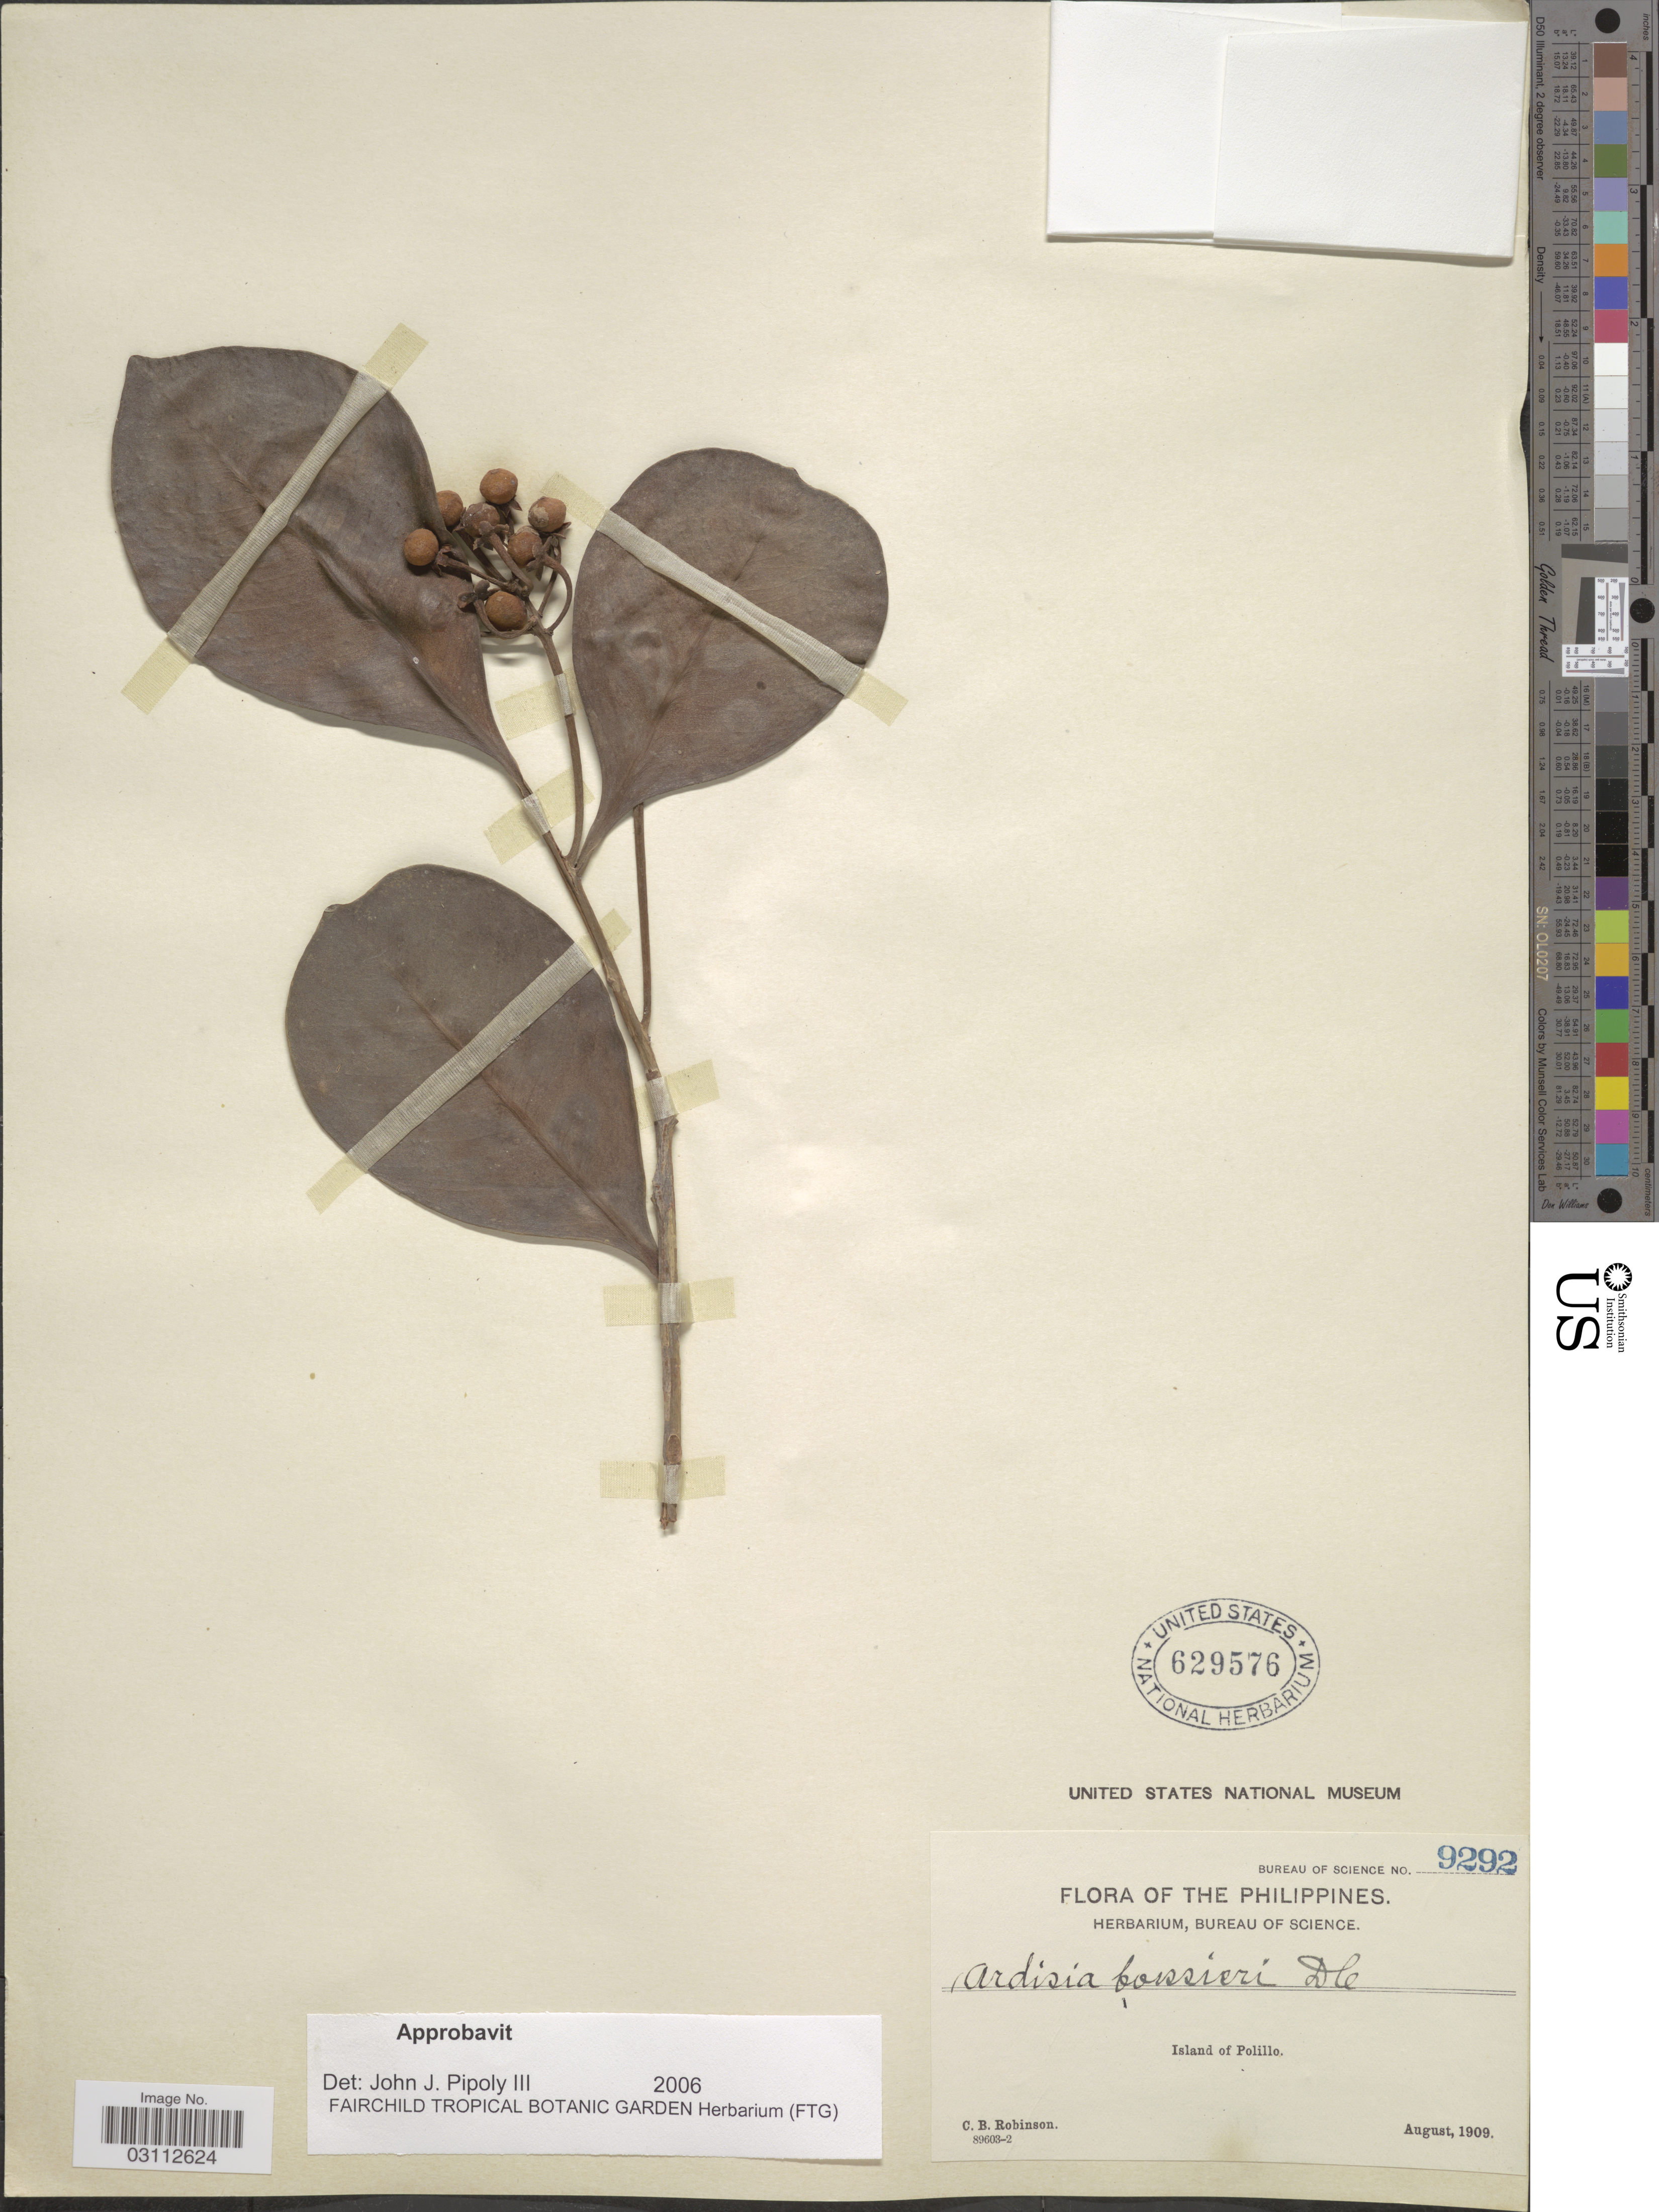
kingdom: Plantae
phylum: Tracheophyta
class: Magnoliopsida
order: Ericales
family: Primulaceae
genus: Ardisia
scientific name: Ardisia boissieri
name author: A. DC.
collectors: C. Robinson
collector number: Bureau of science 9292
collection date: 1909-08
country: Philippines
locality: Island of Polillo.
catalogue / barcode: US 629576